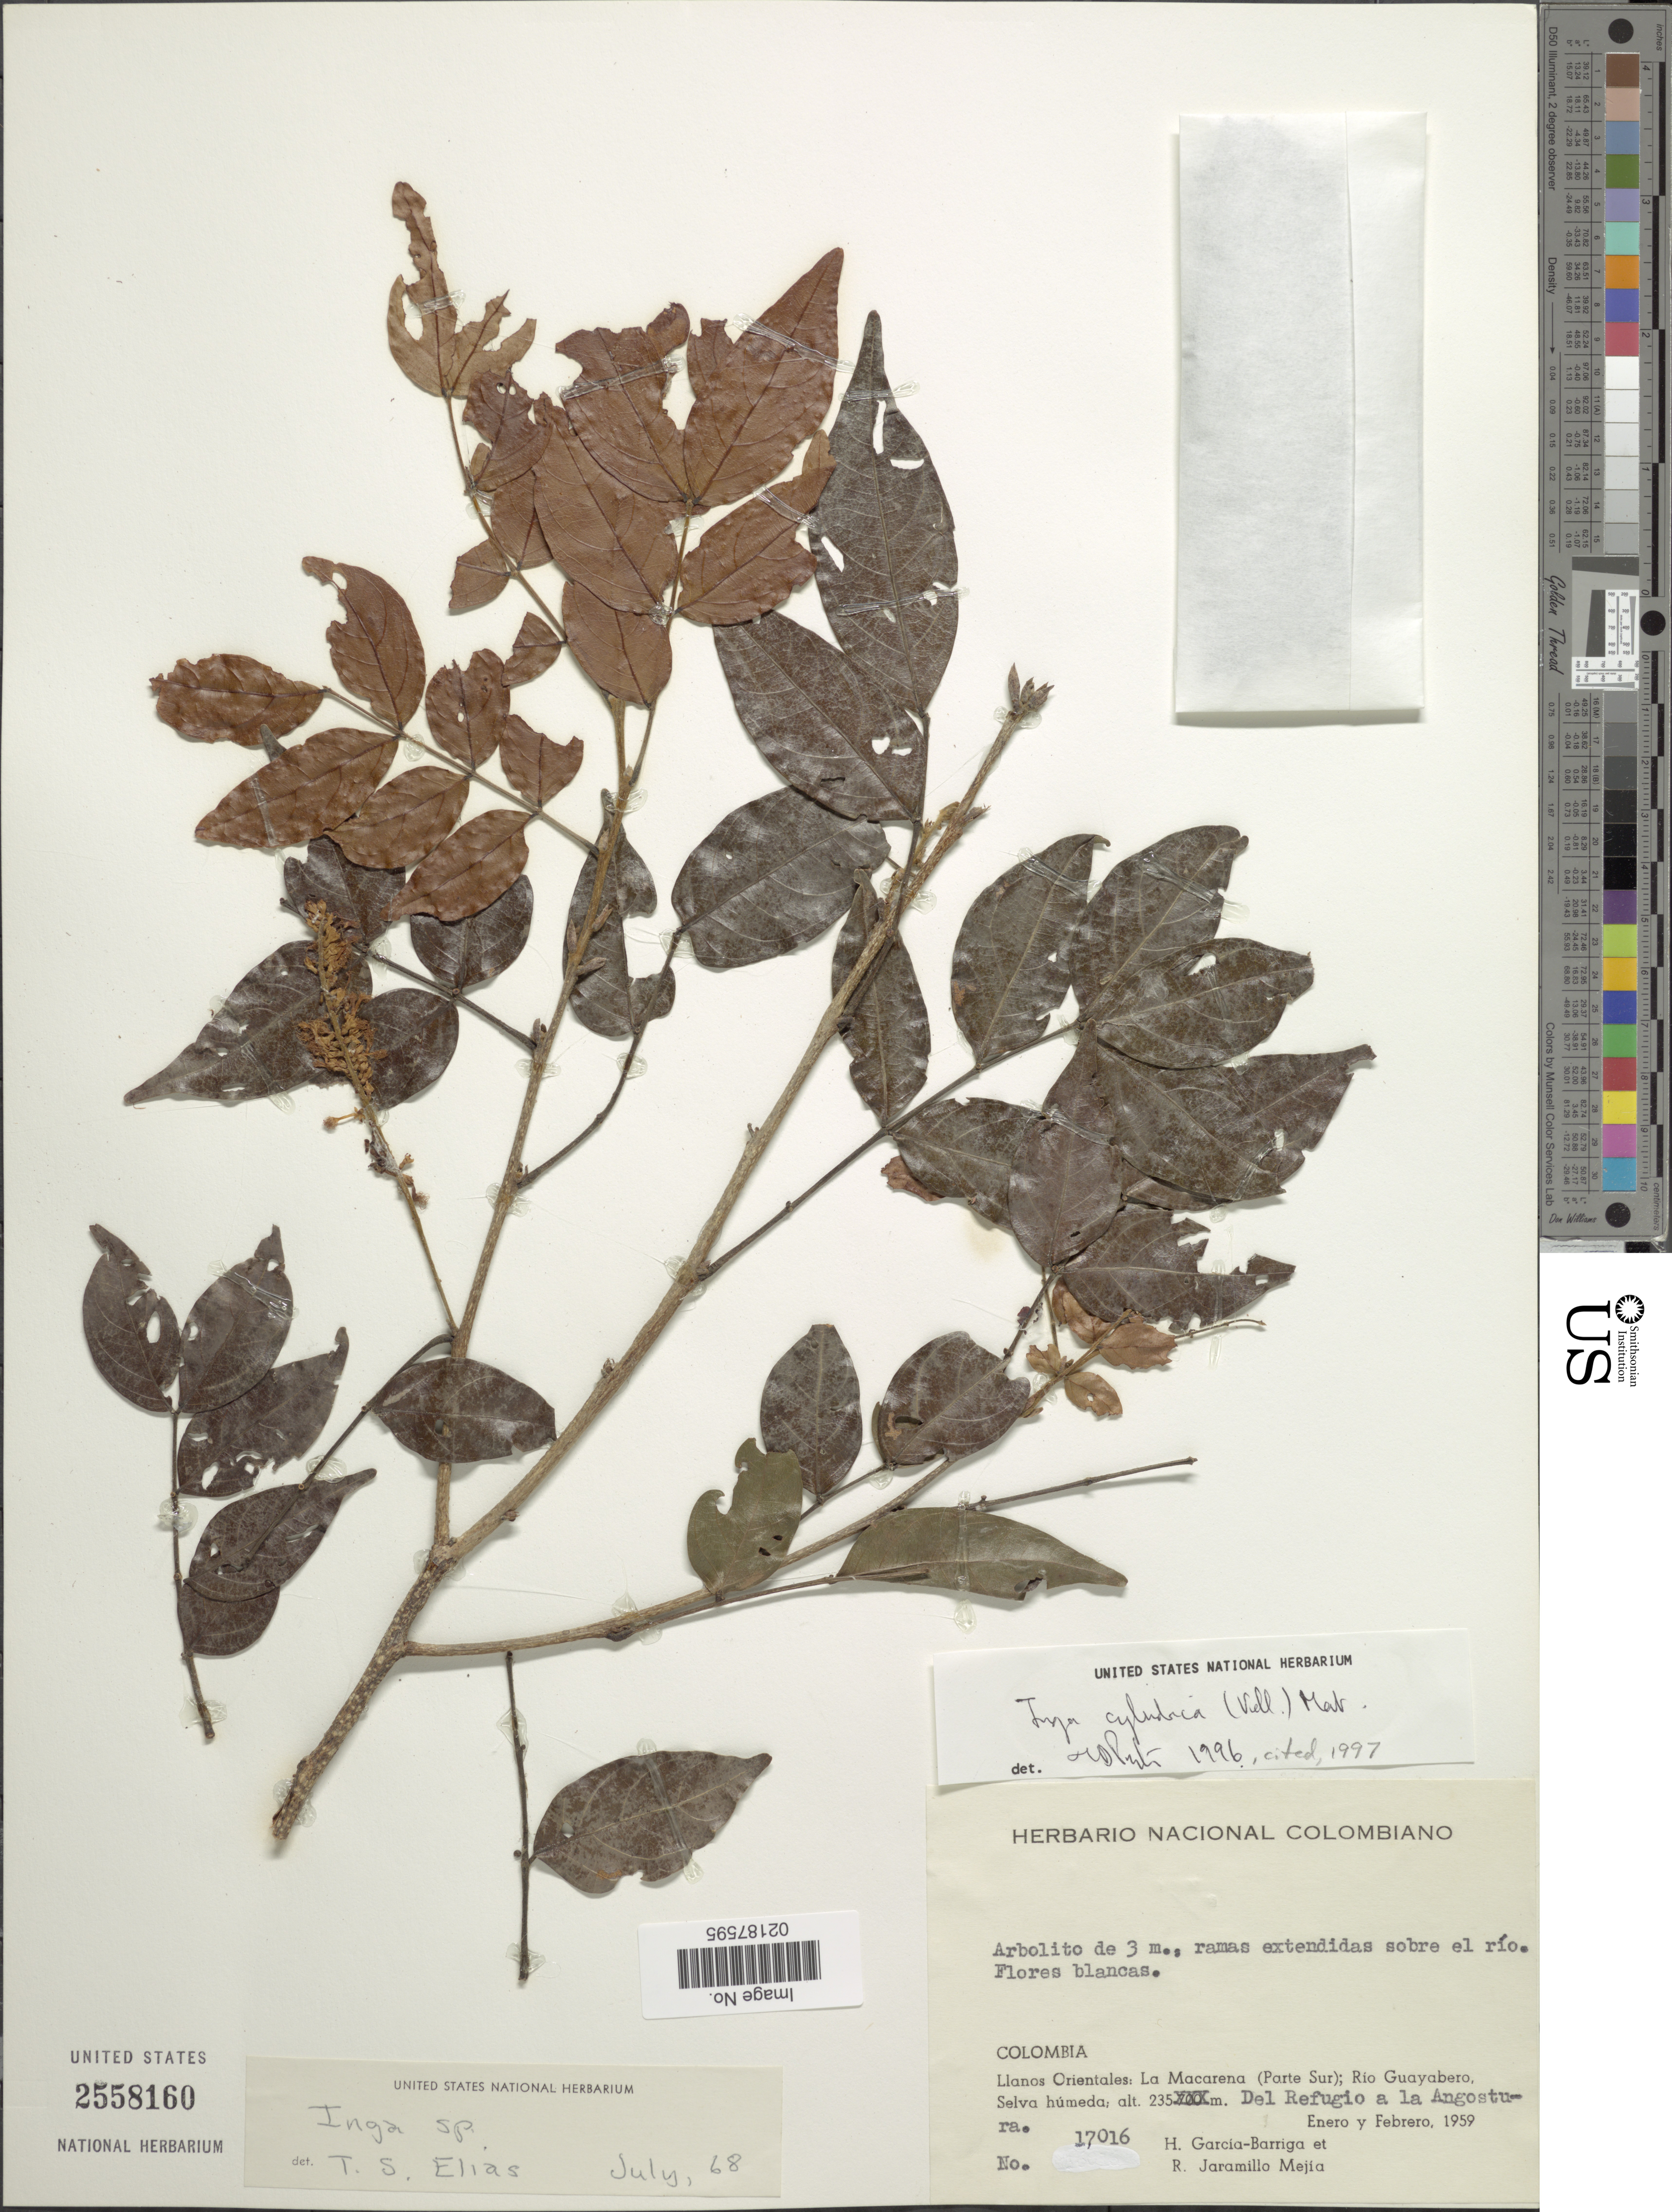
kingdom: Plantae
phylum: Tracheophyta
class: Magnoliopsida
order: Fabales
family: Fabaceae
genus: Inga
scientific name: Inga cylindrica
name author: Mart.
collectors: H. García Barriga & R. Jaramillo M.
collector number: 17016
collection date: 1959-01/1959-02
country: Colombia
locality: Llanos Orientales: La Macarena ( Parte Sur); Rio Guayabero, Selva humeda. Del Refugio a la Angostura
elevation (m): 235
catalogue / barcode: US 2558160